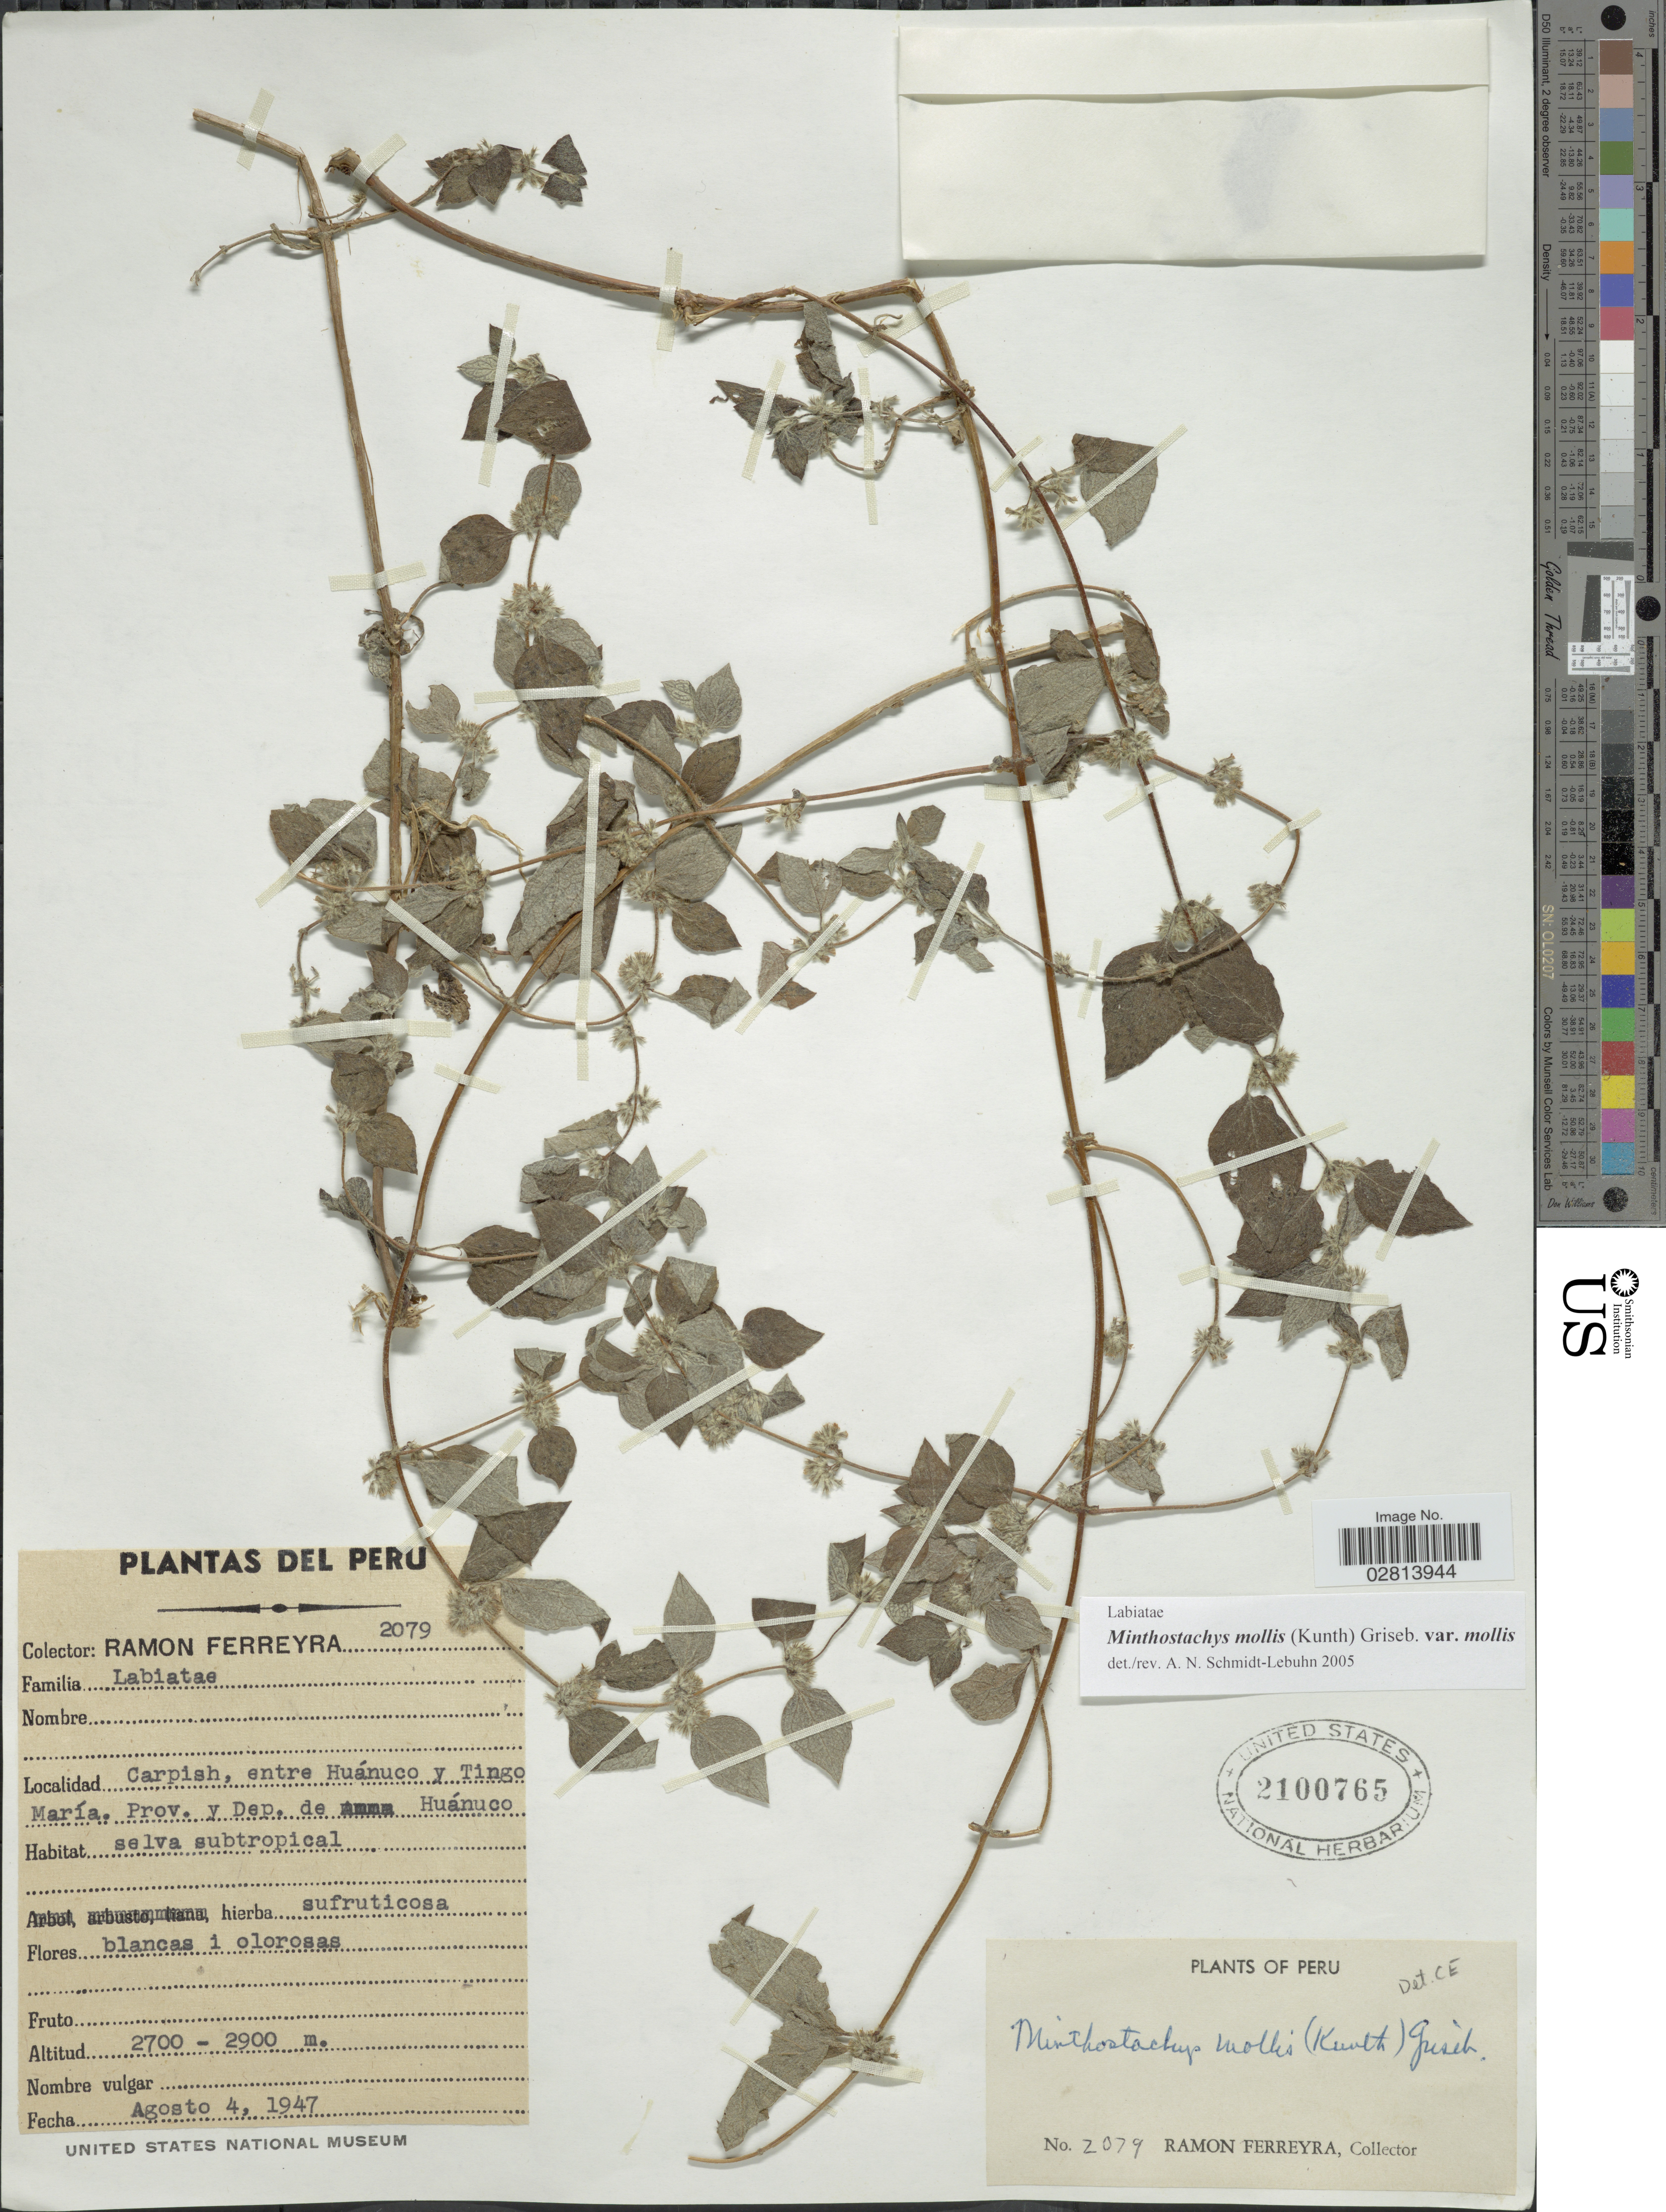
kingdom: Plantae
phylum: Tracheophyta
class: Magnoliopsida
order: Lamiales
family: Lamiaceae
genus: Minthostachys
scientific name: Minthostachys mollis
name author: (Kunth) Griseb.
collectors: R. A. Ferreyra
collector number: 2079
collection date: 1947-08-04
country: Peru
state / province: Huánuco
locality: Carpish, entre Huánuco y Tingo María, Prov. y Dep. de Huánuco.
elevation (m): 2700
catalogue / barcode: US 2100765